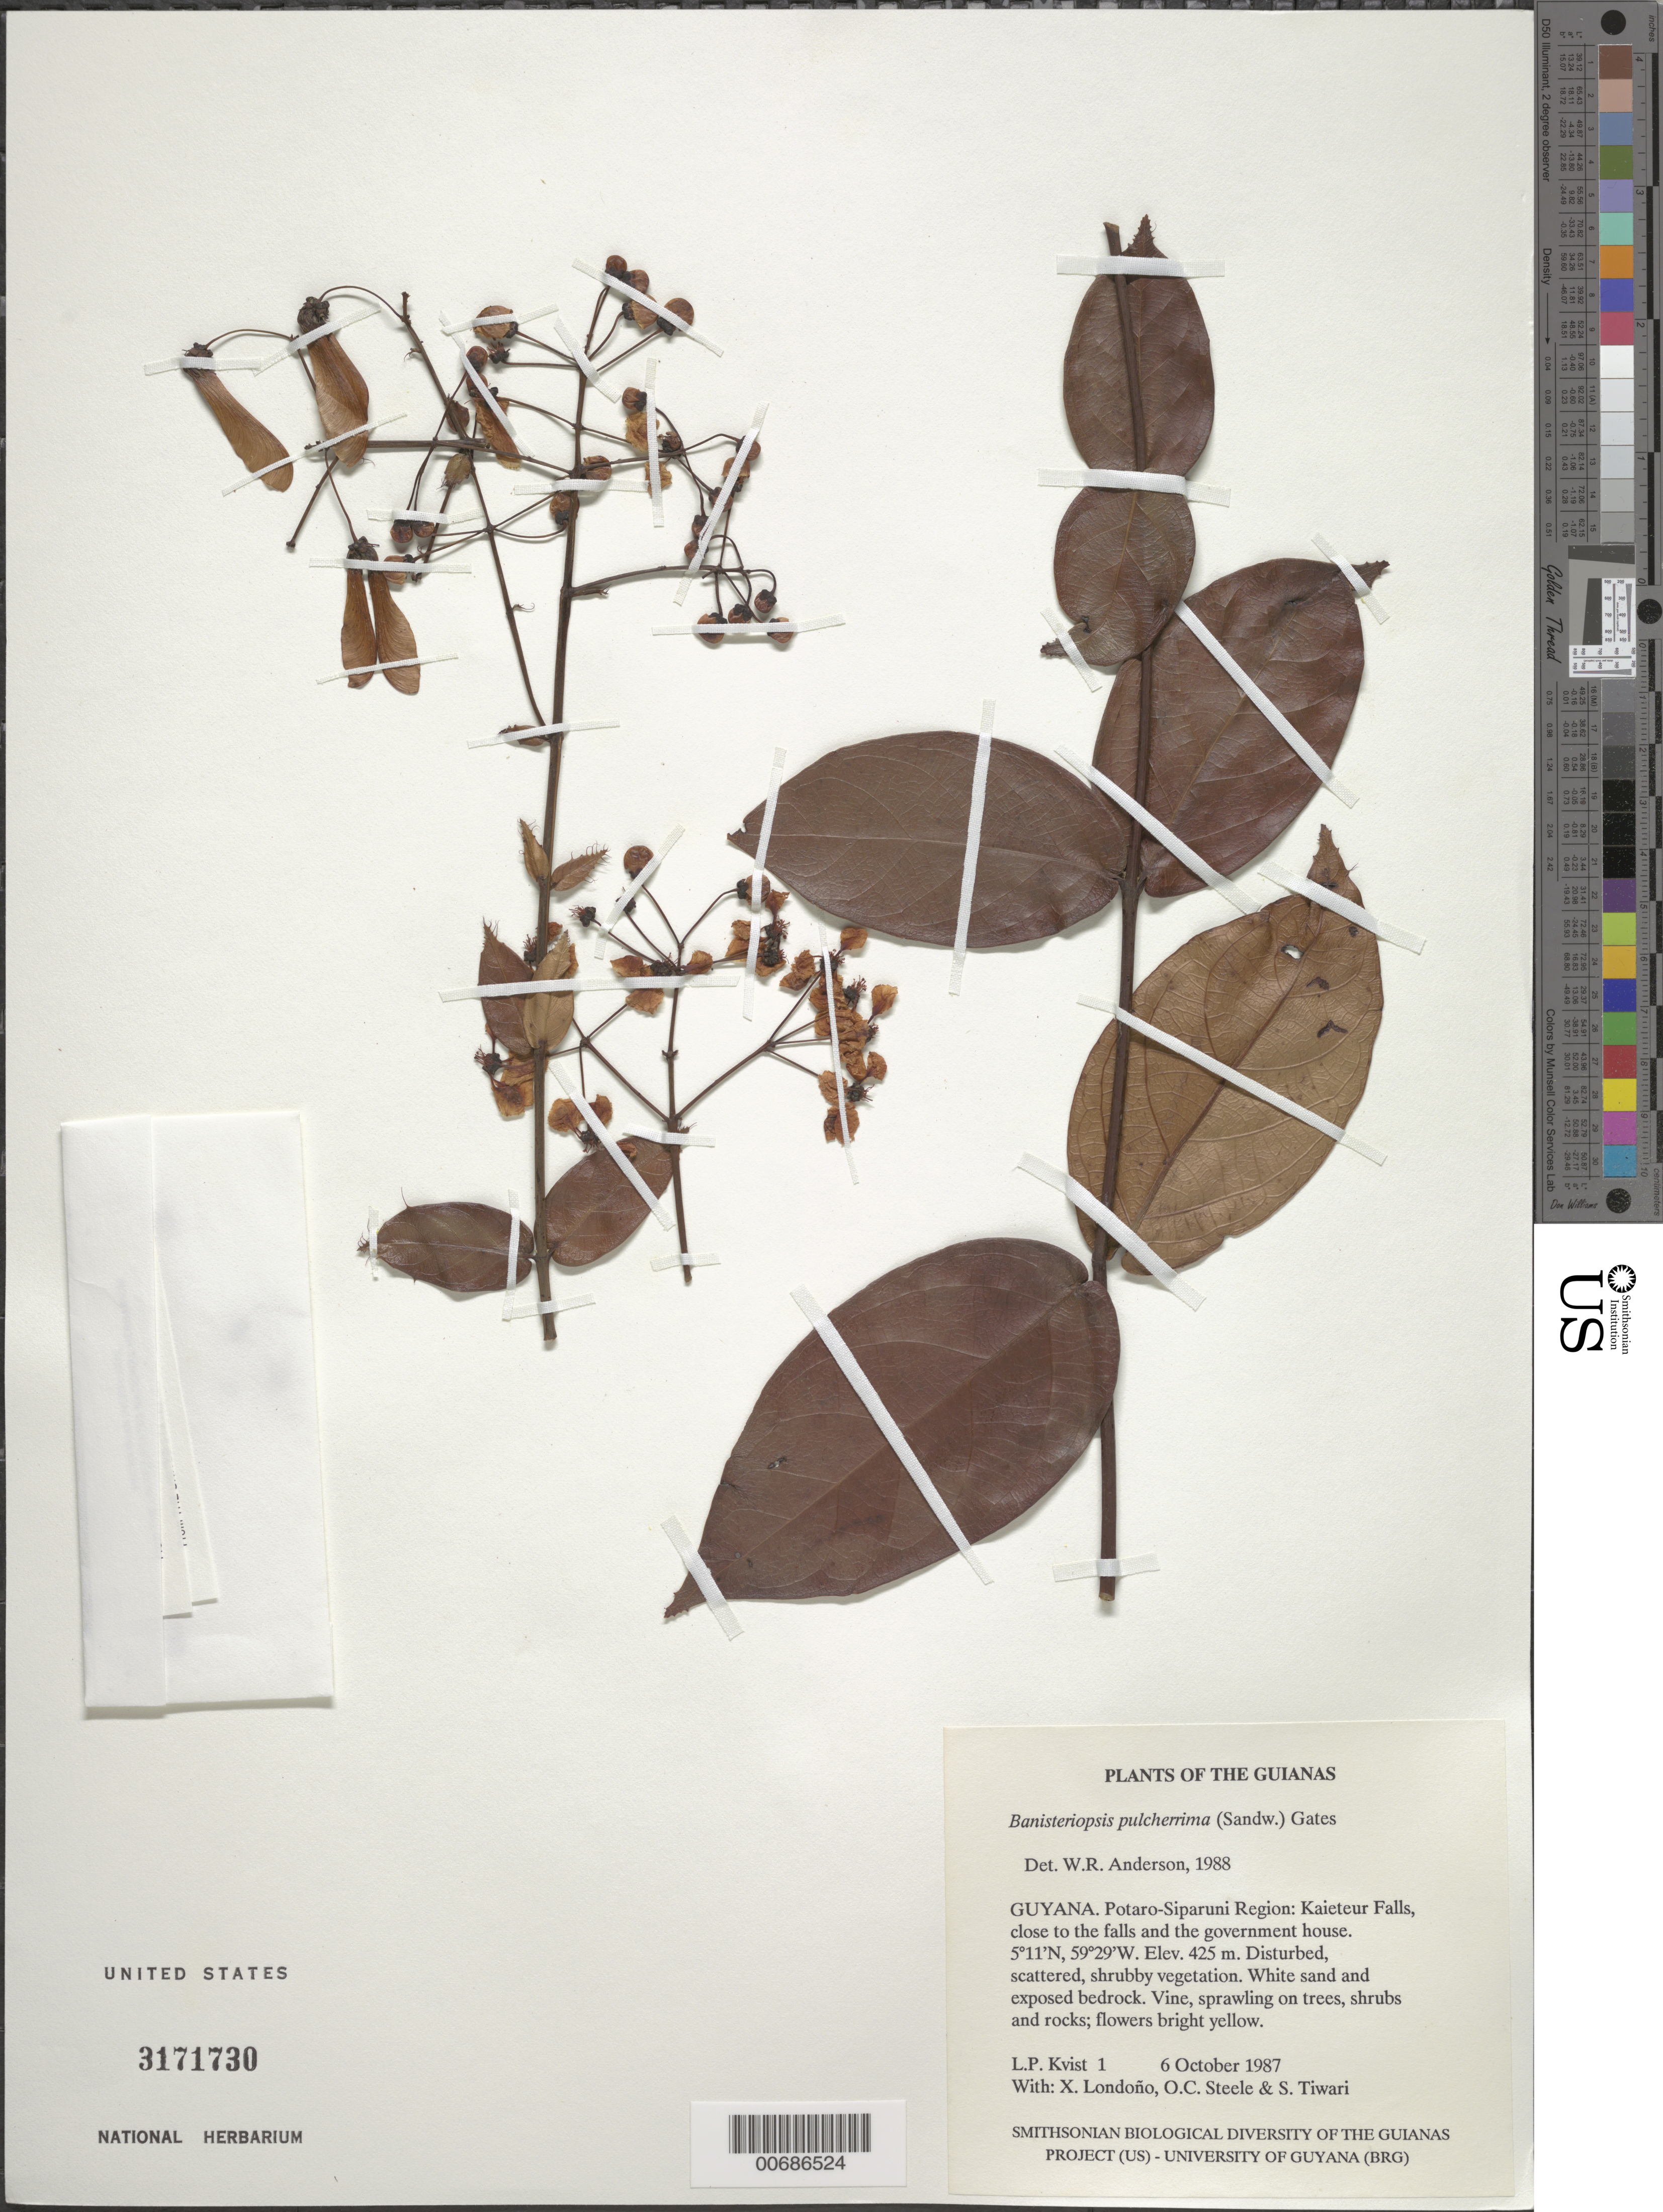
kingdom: Plantae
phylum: Tracheophyta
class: Magnoliopsida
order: Malpighiales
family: Malpighiaceae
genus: Banisteriopsis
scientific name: Banisteriopsis pulcherrima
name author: (Sandwith) B. Gates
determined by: Anderson, W. R., (MICH), University of Michigan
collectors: L. P. Kvist, X. Londoño, O. C. Steele & S. Tiwari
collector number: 1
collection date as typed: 6 October 1987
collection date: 1987-10-06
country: Guyana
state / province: Potaro-Siparuni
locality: Kaieteur Falls, close to the falls and the government house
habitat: Disturbed, scattered, shrubby vegetation. White sand and exposed bedrock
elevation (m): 425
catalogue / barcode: US 3171730